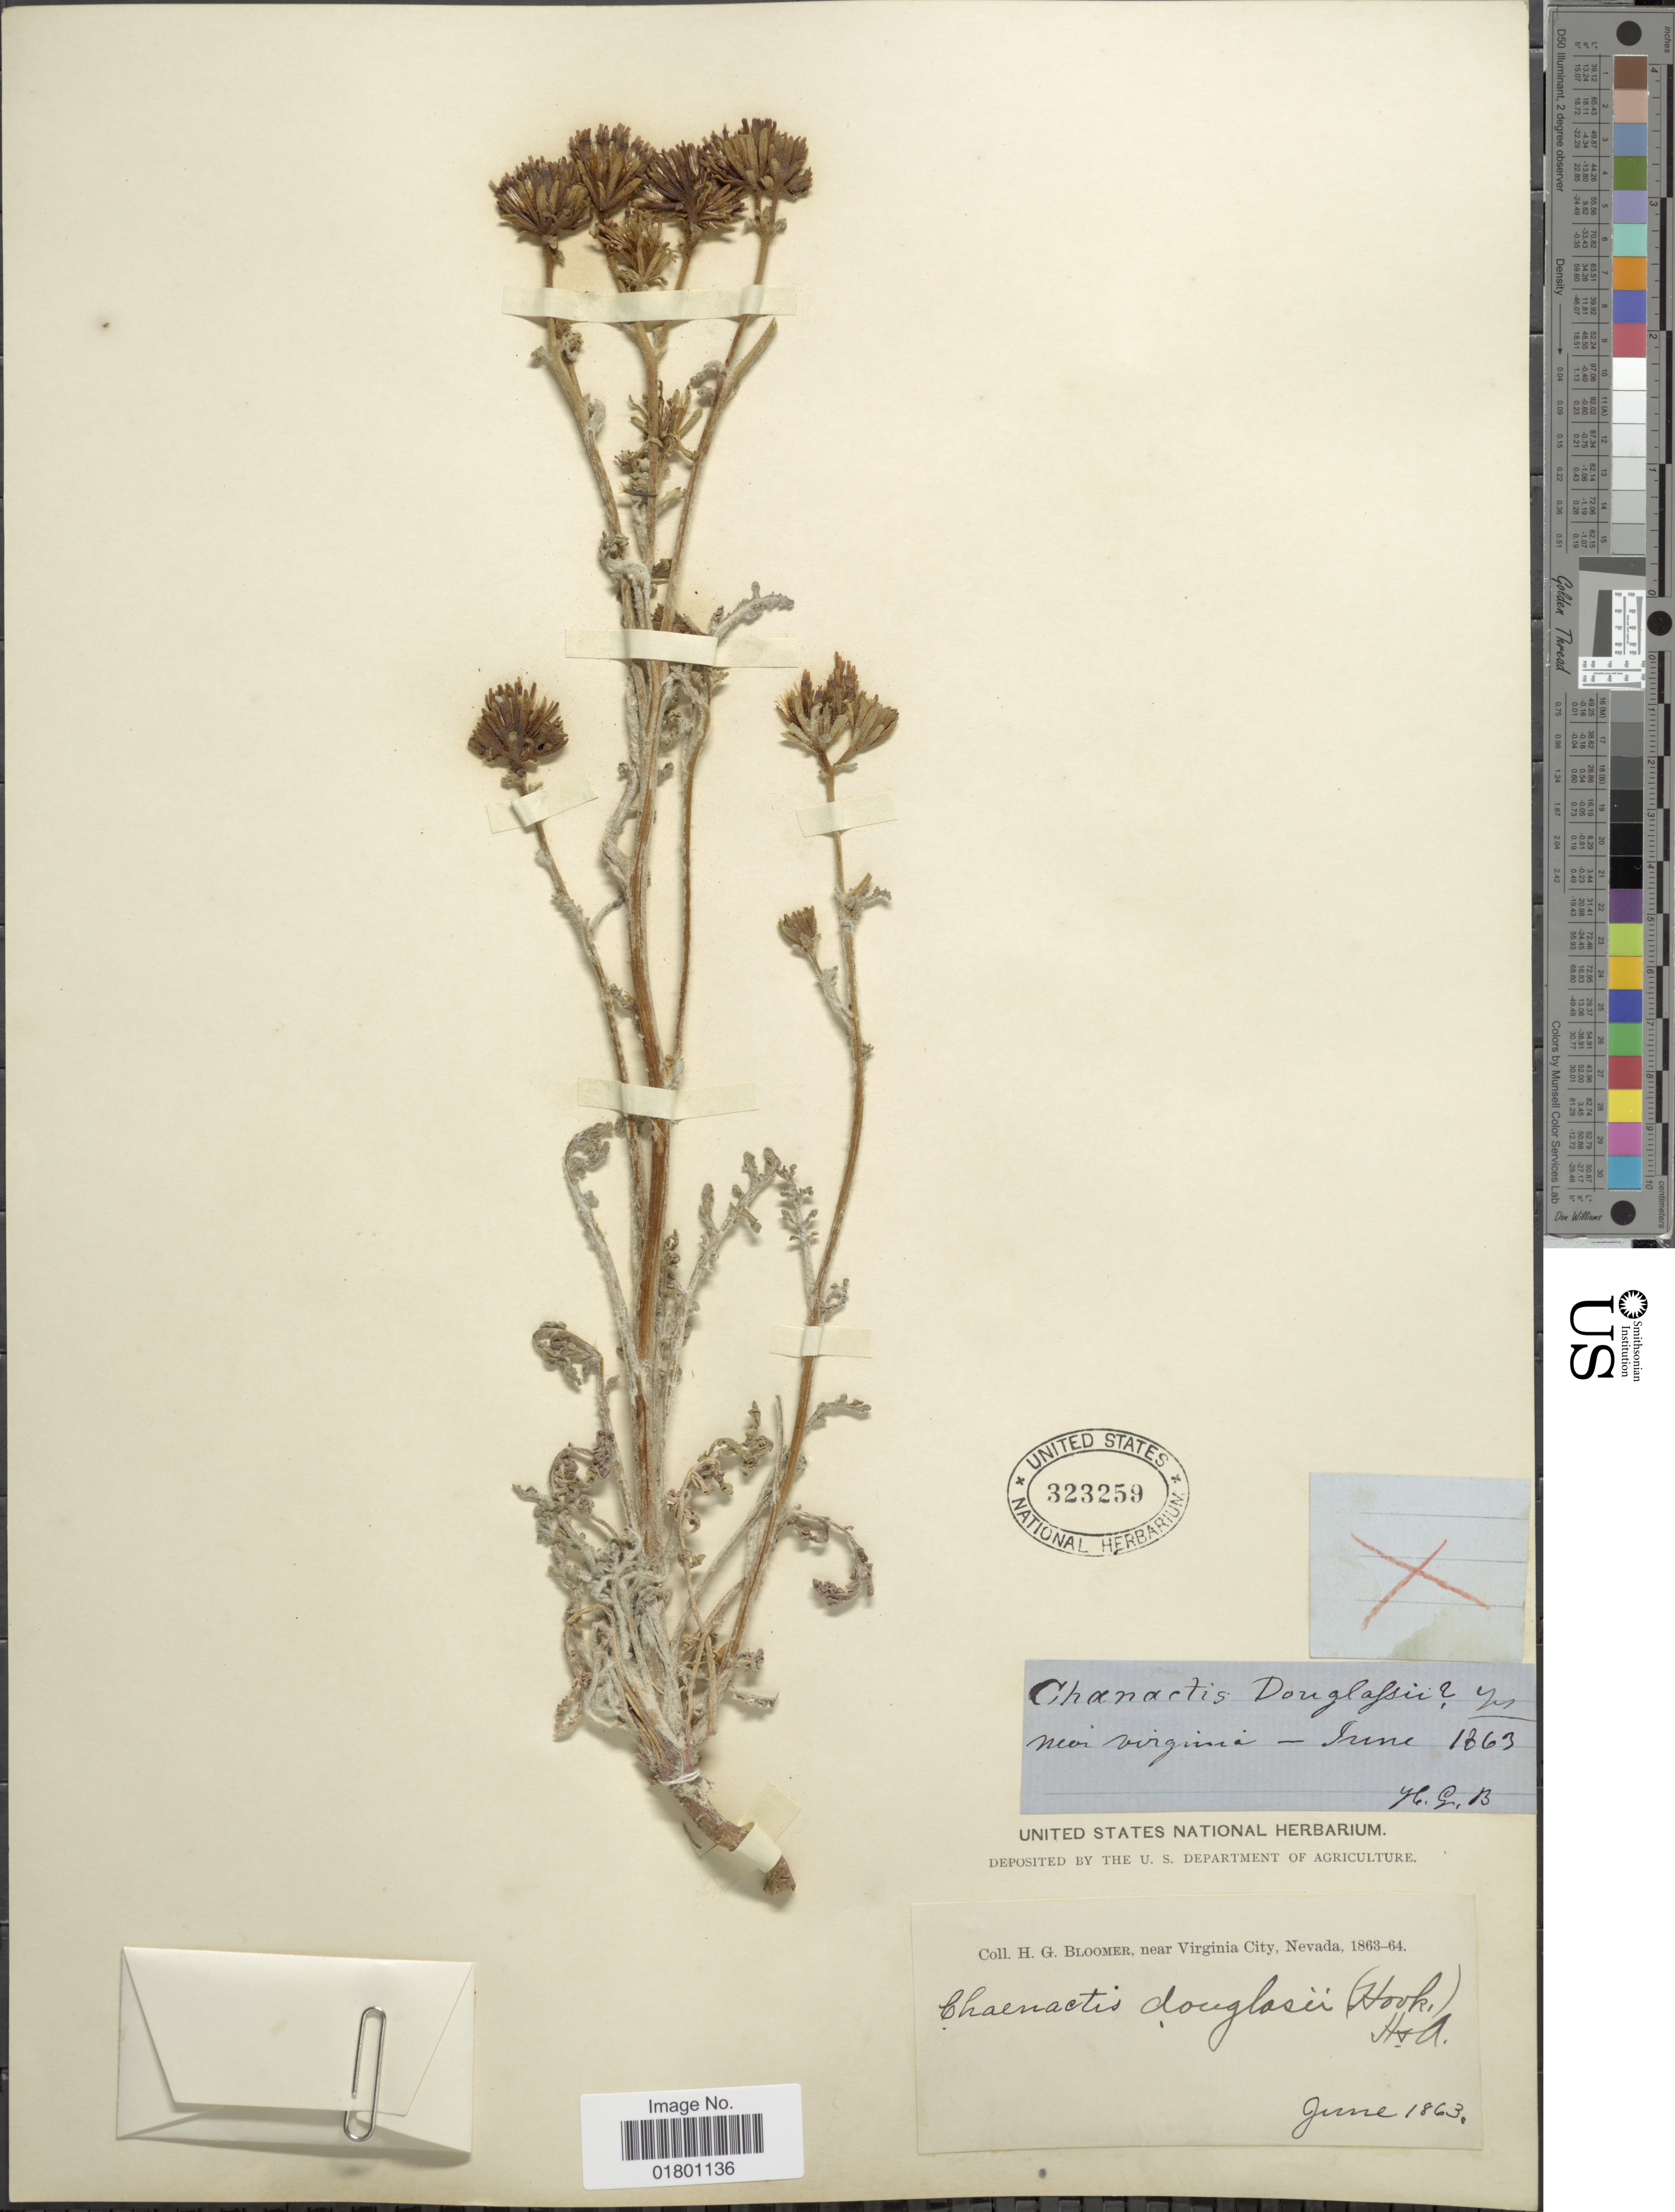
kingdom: Plantae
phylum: Tracheophyta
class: Magnoliopsida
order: Asterales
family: Asteraceae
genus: Chaenactis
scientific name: Chaenactis douglasii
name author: Hook. & Arn.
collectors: H. Bloomer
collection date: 1863-06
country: United States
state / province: Nevada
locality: Near Virginia City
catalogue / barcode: US 323259